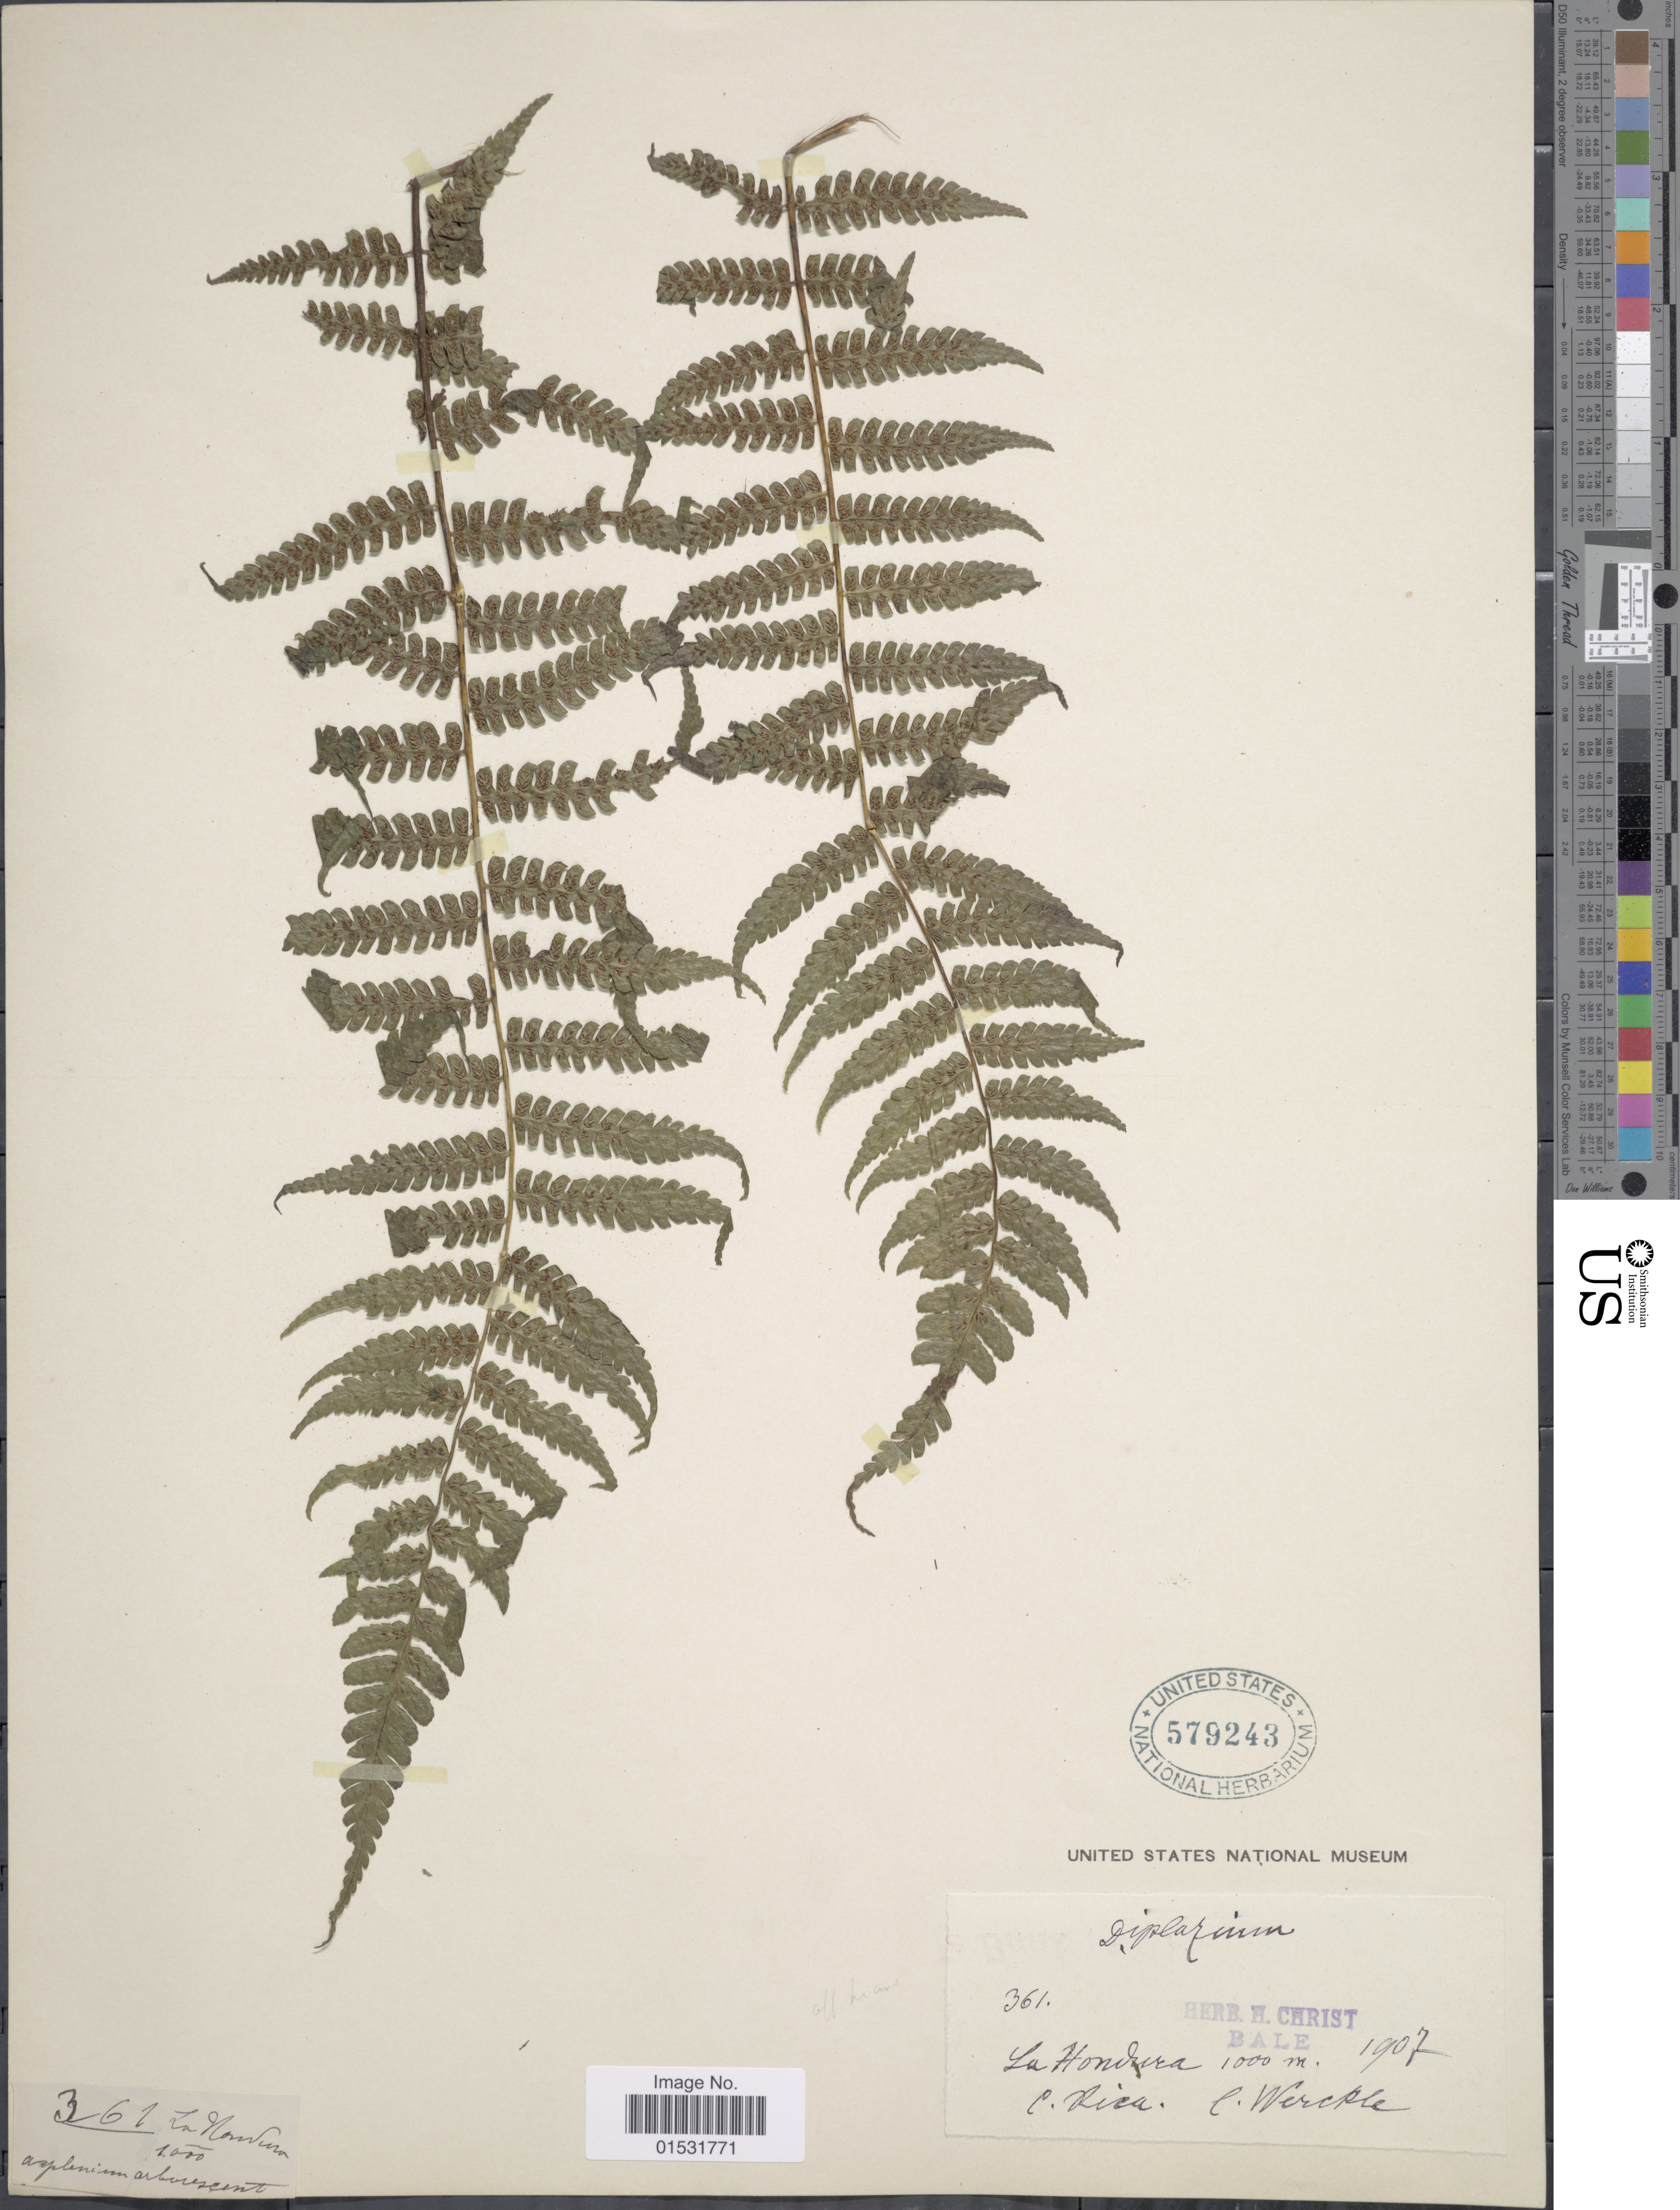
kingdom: Plantae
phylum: Tracheophyta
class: Polypodiopsida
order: Polypodiales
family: Athyriaceae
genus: Diplazium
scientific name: Diplazium hians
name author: Kunze ex Klotzsch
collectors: C. Wercklé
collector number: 361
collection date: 1907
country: Costa Rica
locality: La Hondura.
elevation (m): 1000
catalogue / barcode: US 579243